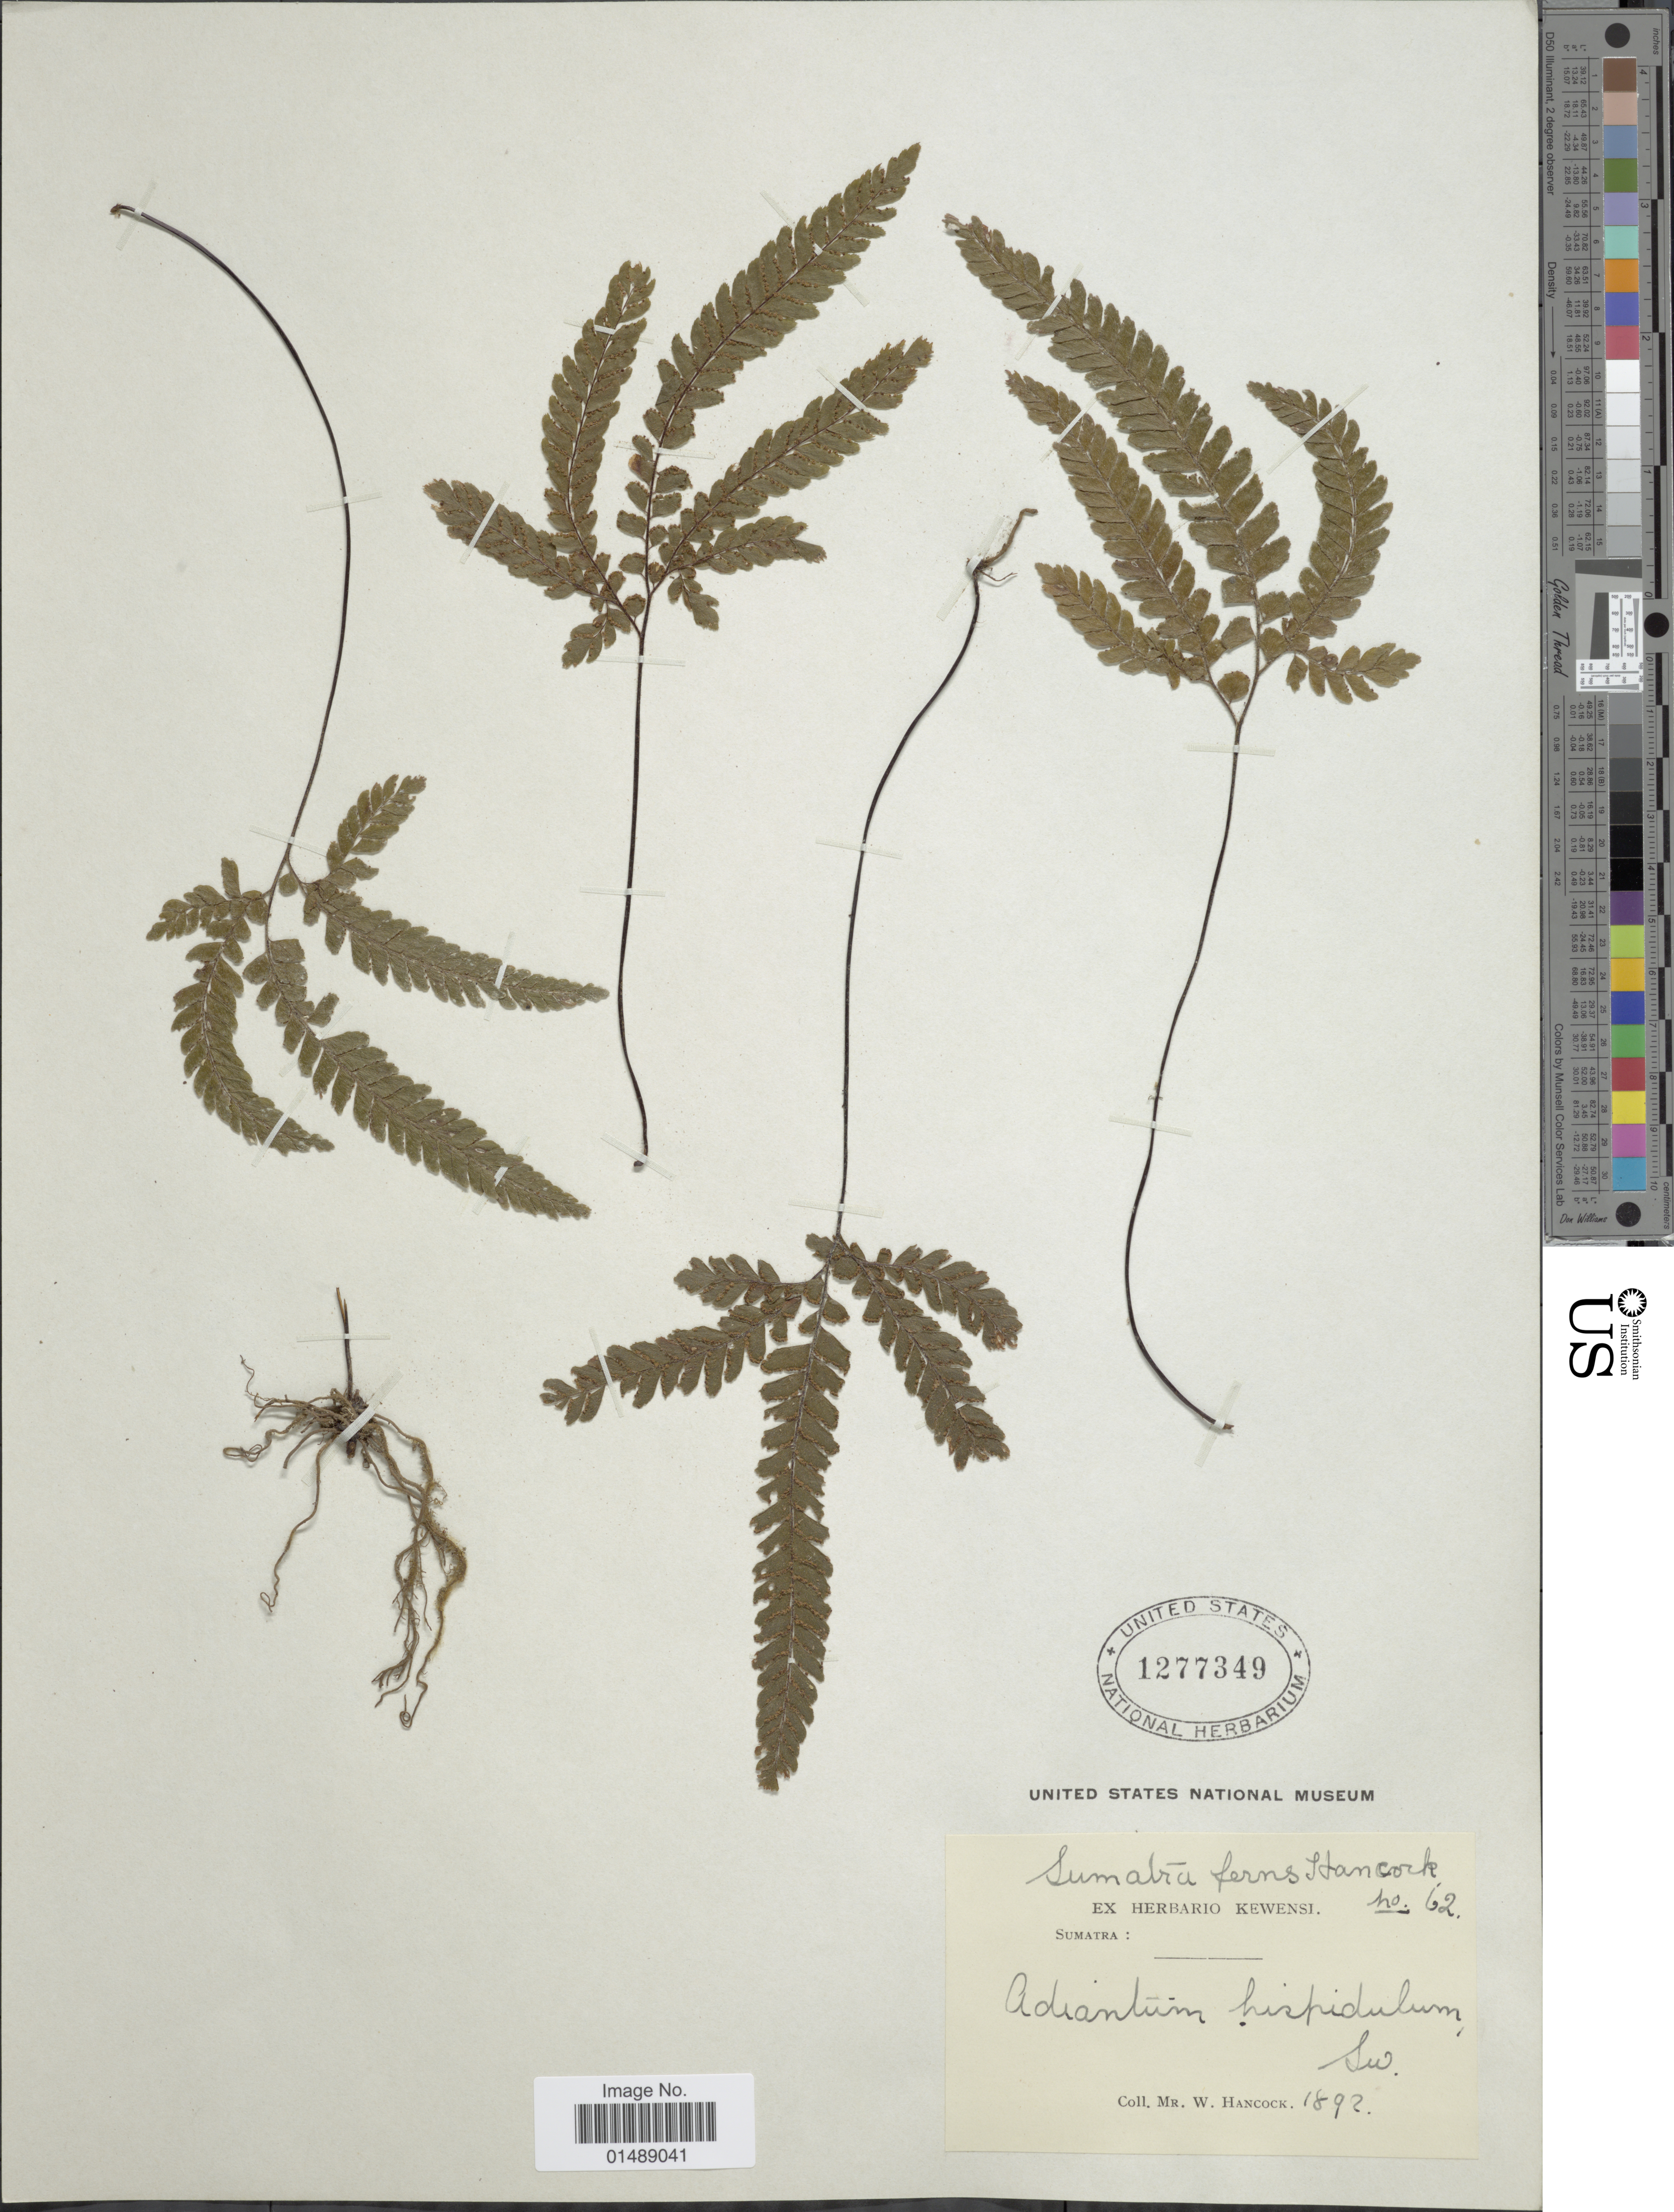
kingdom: Plantae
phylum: Tracheophyta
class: Polypodiopsida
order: Polypodiales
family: Pteridaceae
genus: Adiantum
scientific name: Adiantum hispidulum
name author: Sw.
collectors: W. Hancock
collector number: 62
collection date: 1892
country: Indonesia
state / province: Sumatra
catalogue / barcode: US 1277349